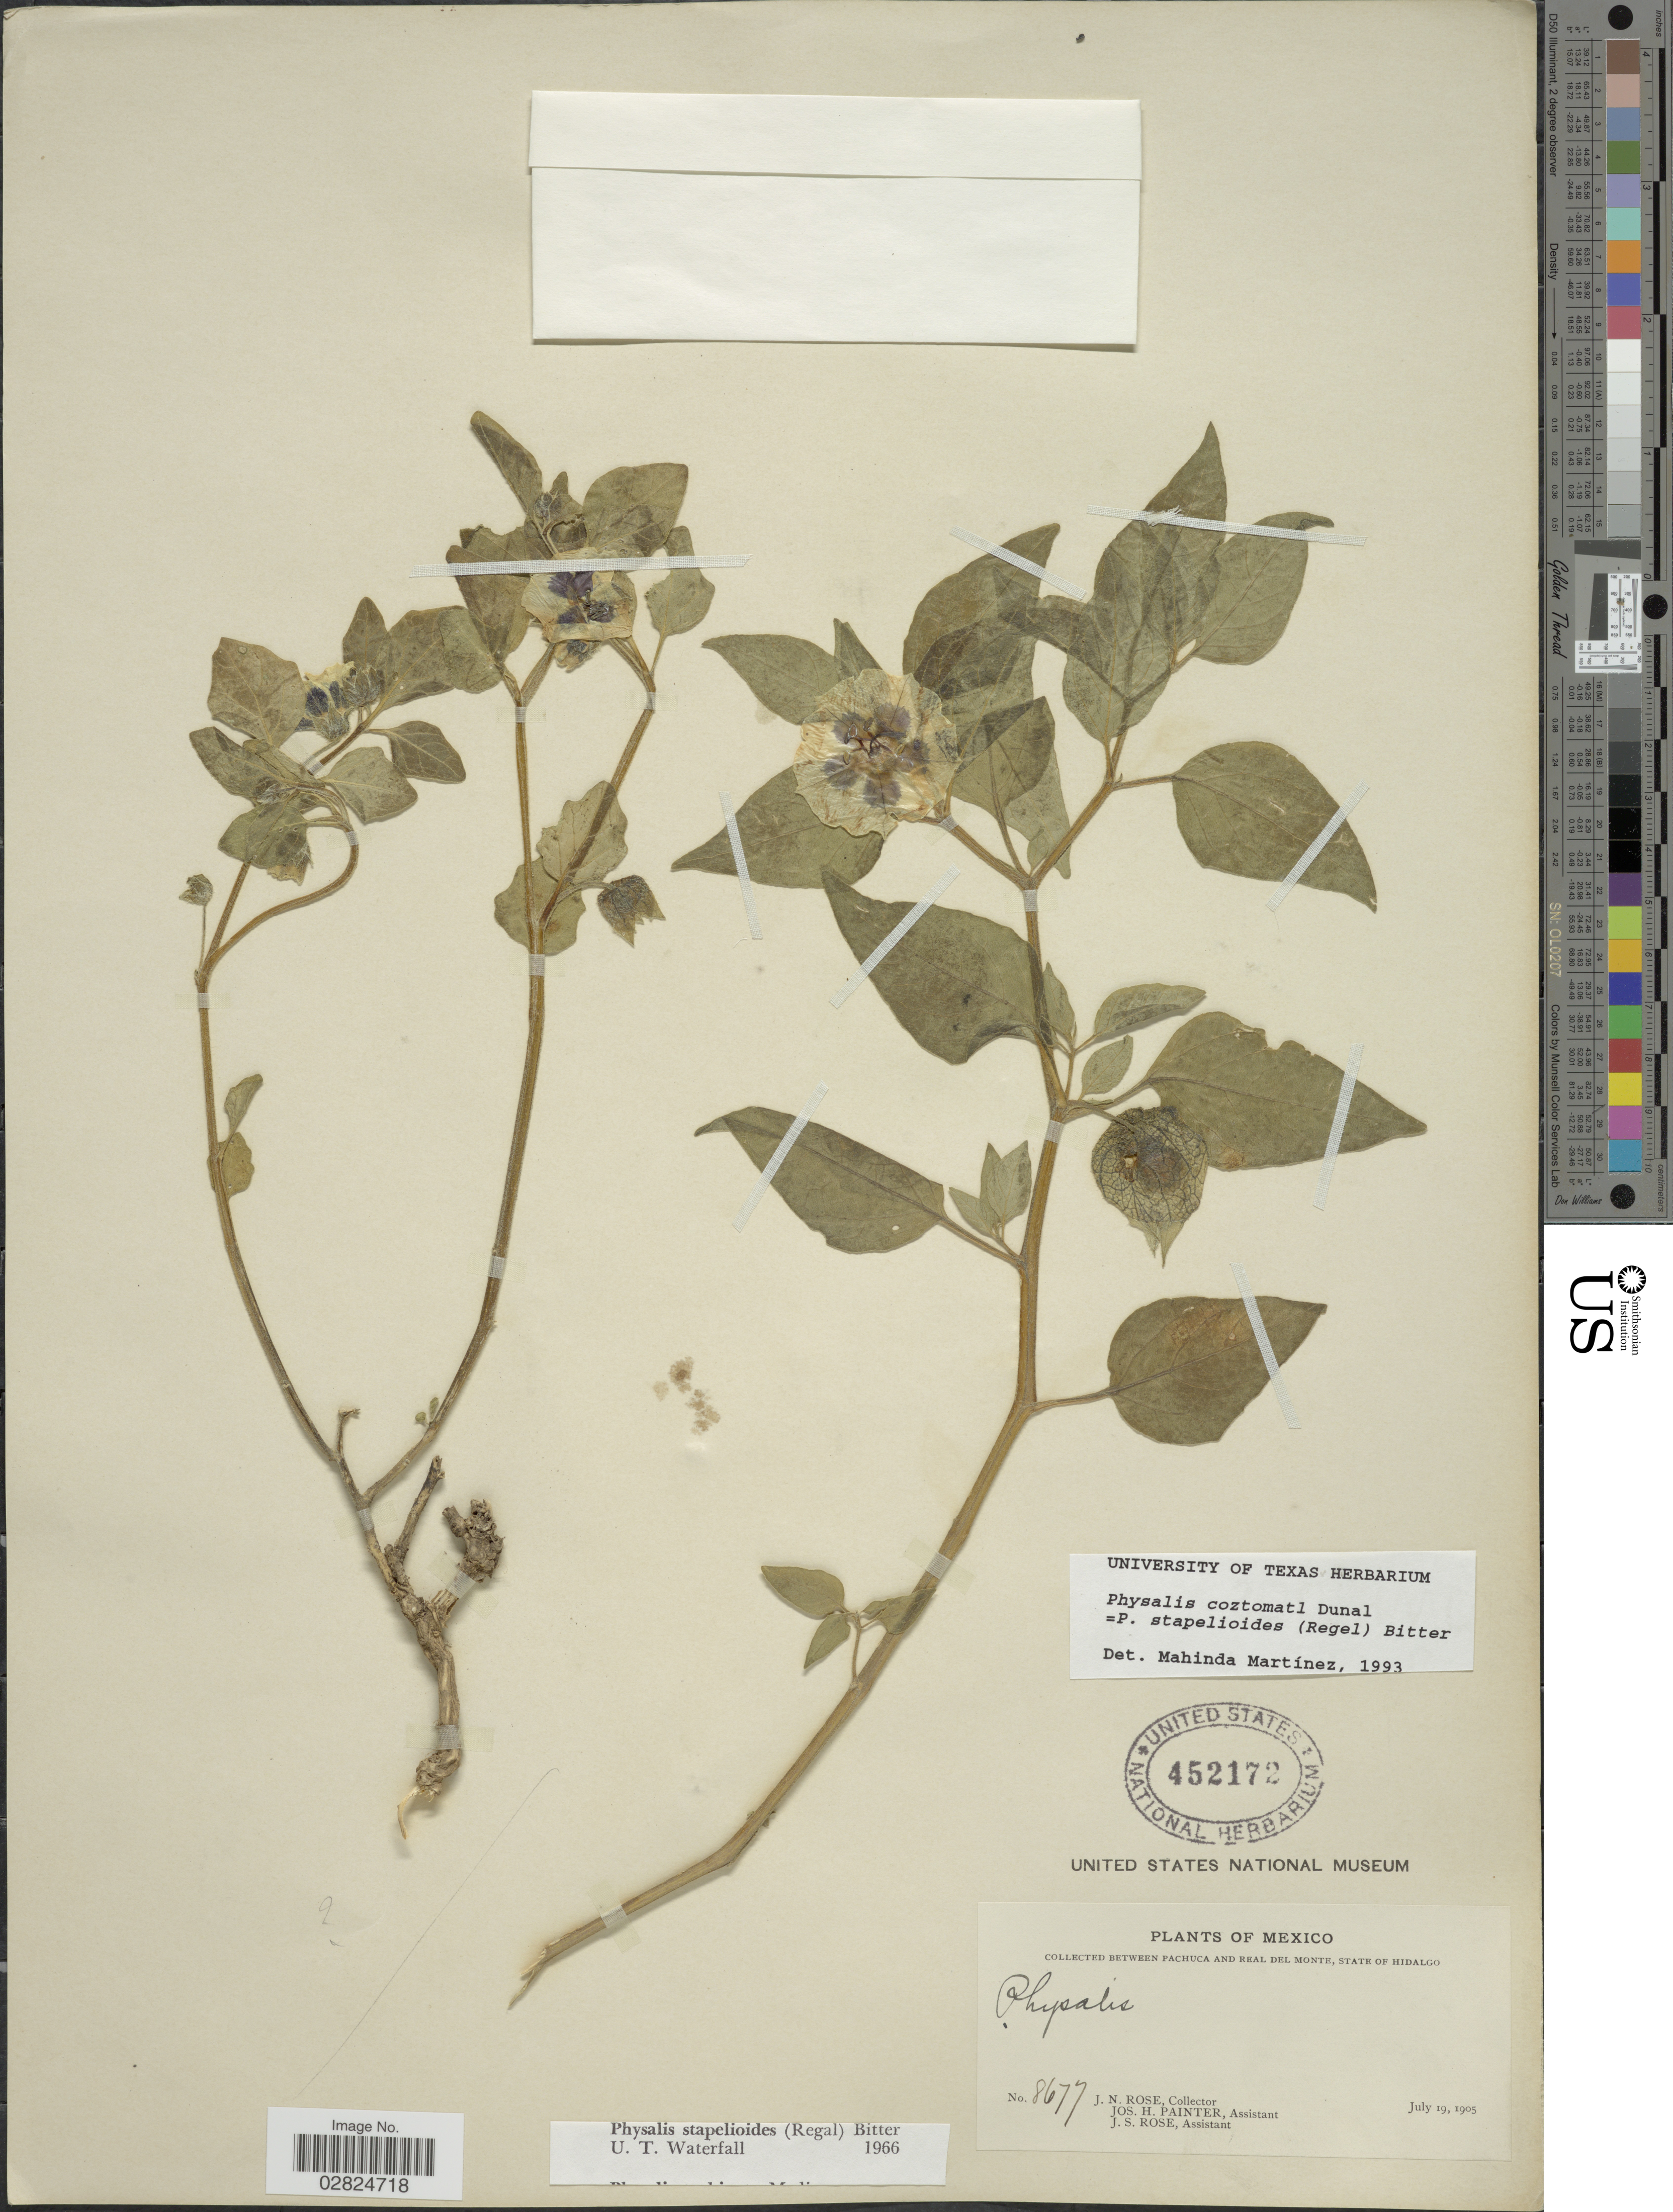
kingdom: Plantae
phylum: Tracheophyta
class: Magnoliopsida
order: Solanales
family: Solanaceae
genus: Physalis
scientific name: Physalis coztomatl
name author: Dunal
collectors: J. N. Rose, J. H. Painter & J. S. Rose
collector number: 8677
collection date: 1905-07-19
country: Mexico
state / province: Hidalgo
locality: Between Pachuca and real Del Monte.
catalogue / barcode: US 452172